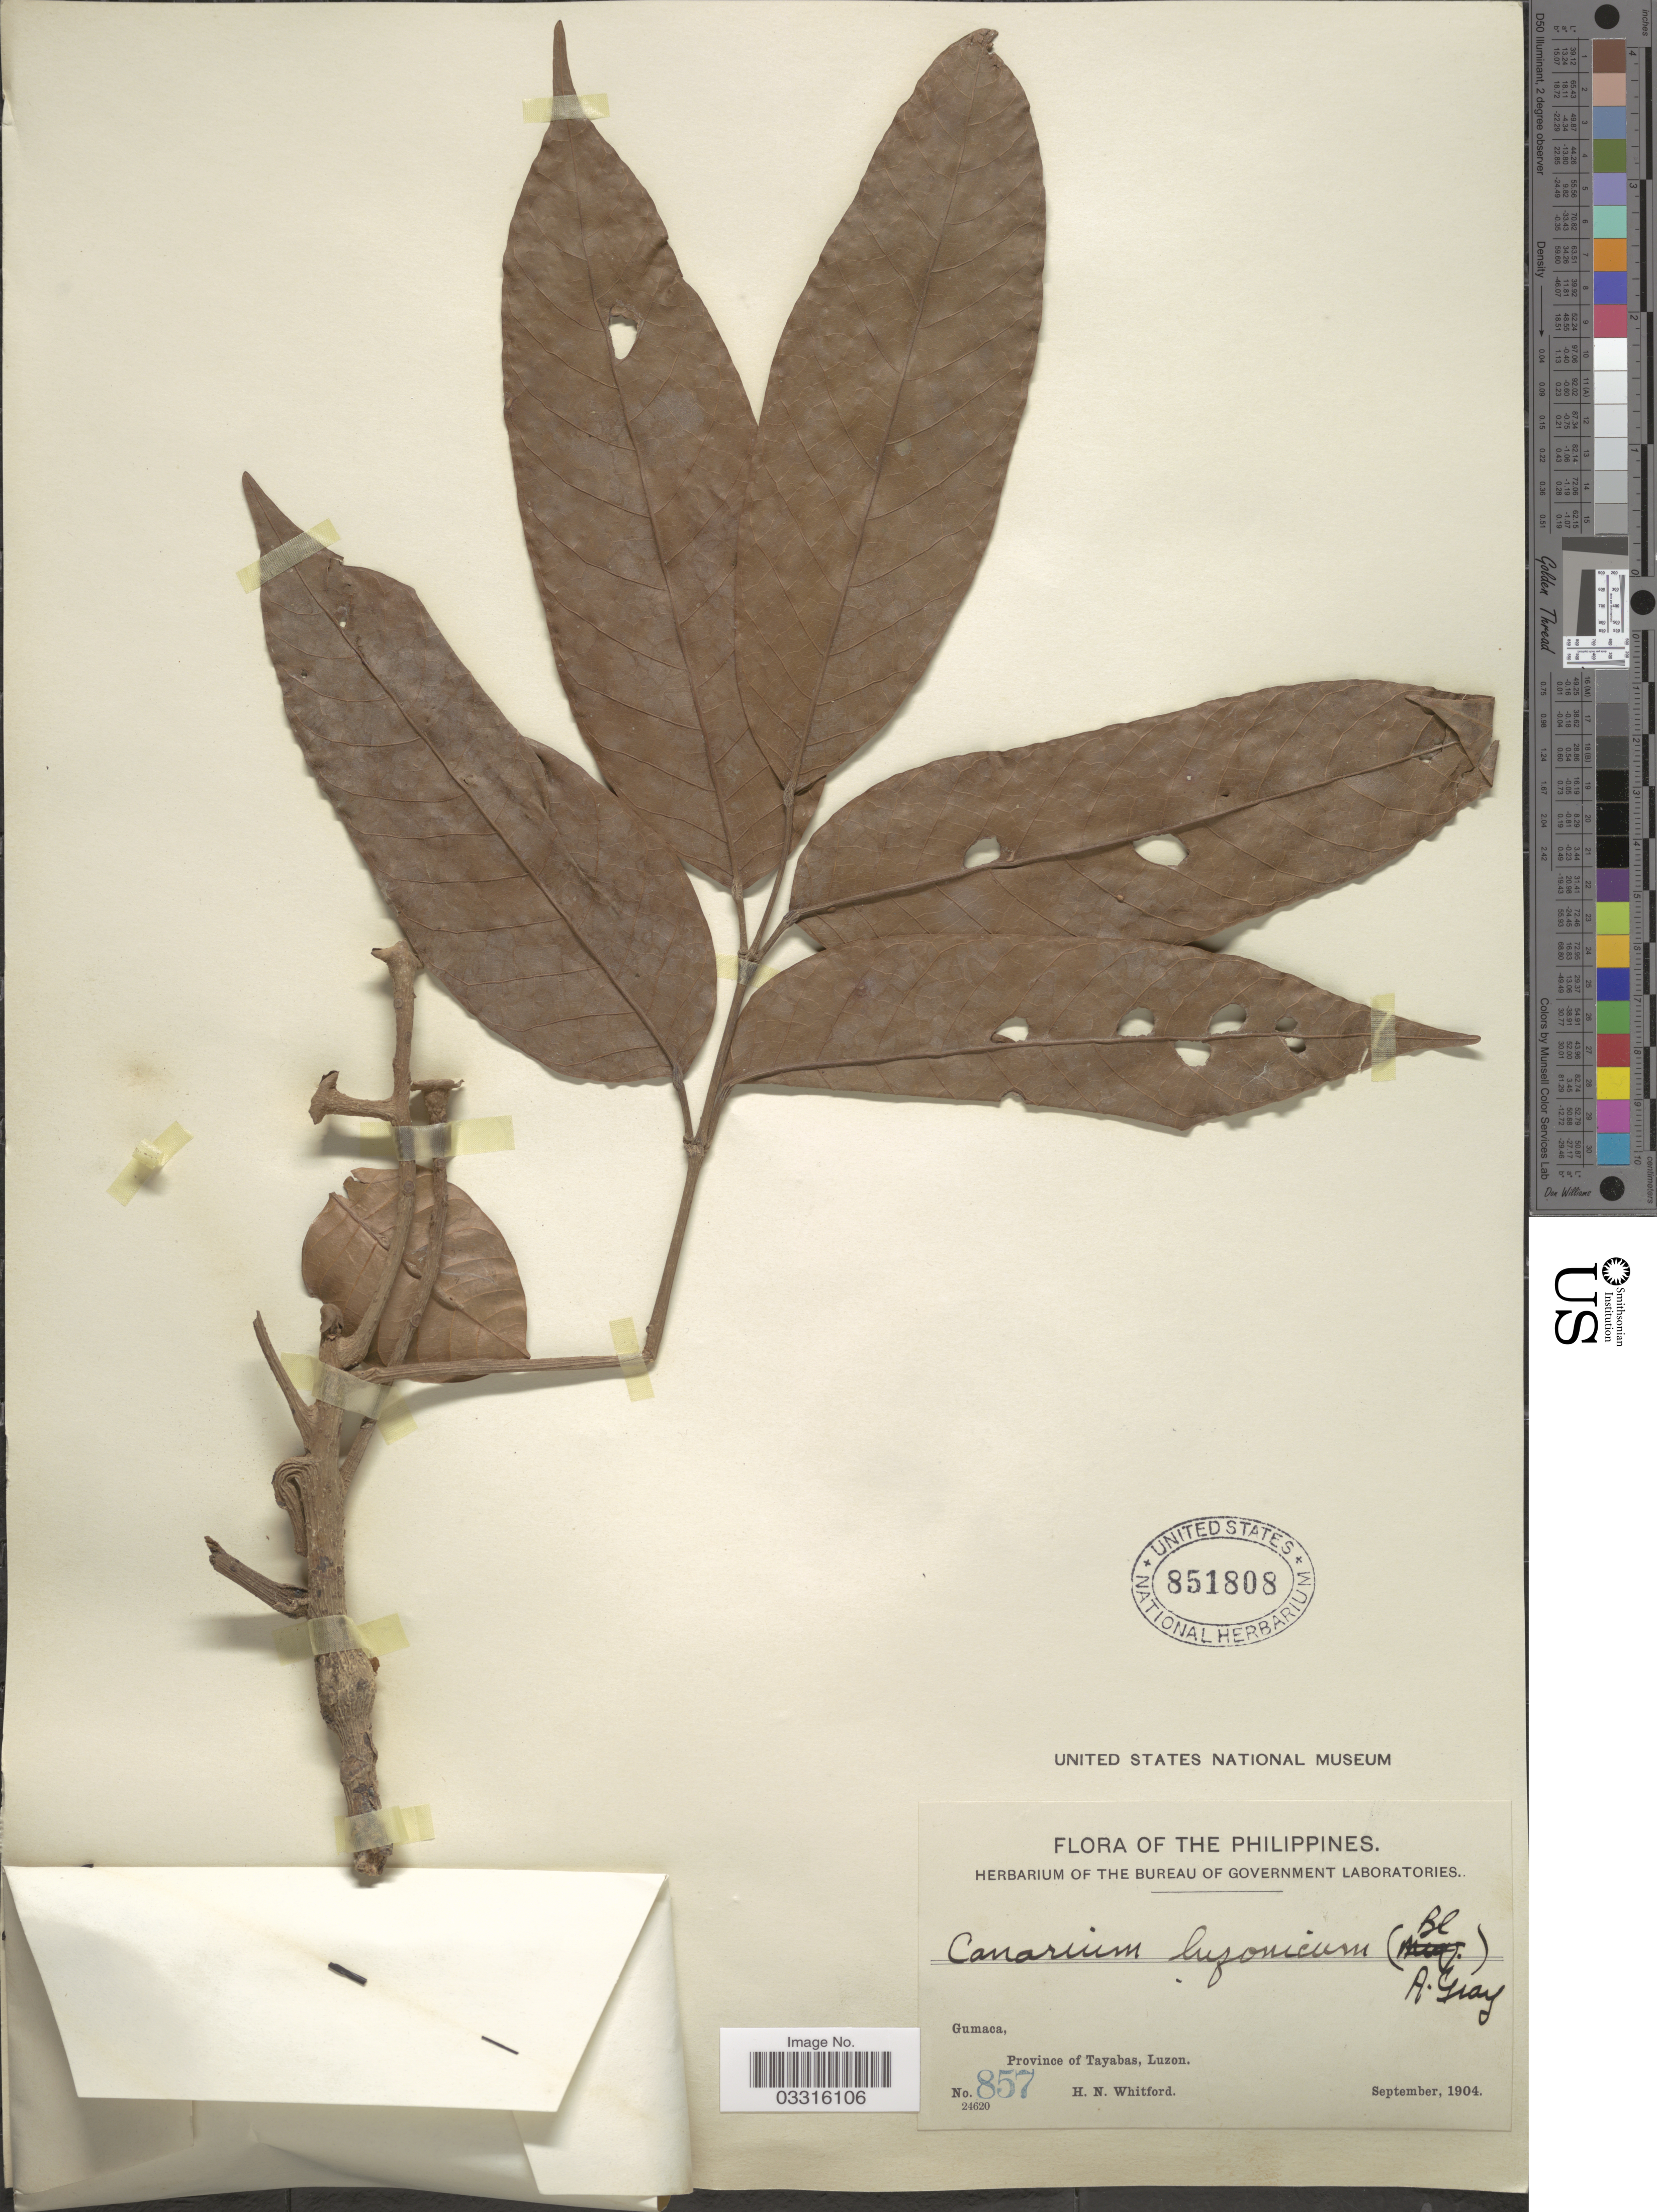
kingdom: Plantae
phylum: Tracheophyta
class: Magnoliopsida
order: Sapindales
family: Burseraceae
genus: Canarium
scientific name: Canarium luzonicum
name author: (Blume) A. Gray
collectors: H. N. Whitford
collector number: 857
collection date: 1904-09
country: Philippines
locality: Gumaca, Province of Tayabas, Luzon.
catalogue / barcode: US 851808